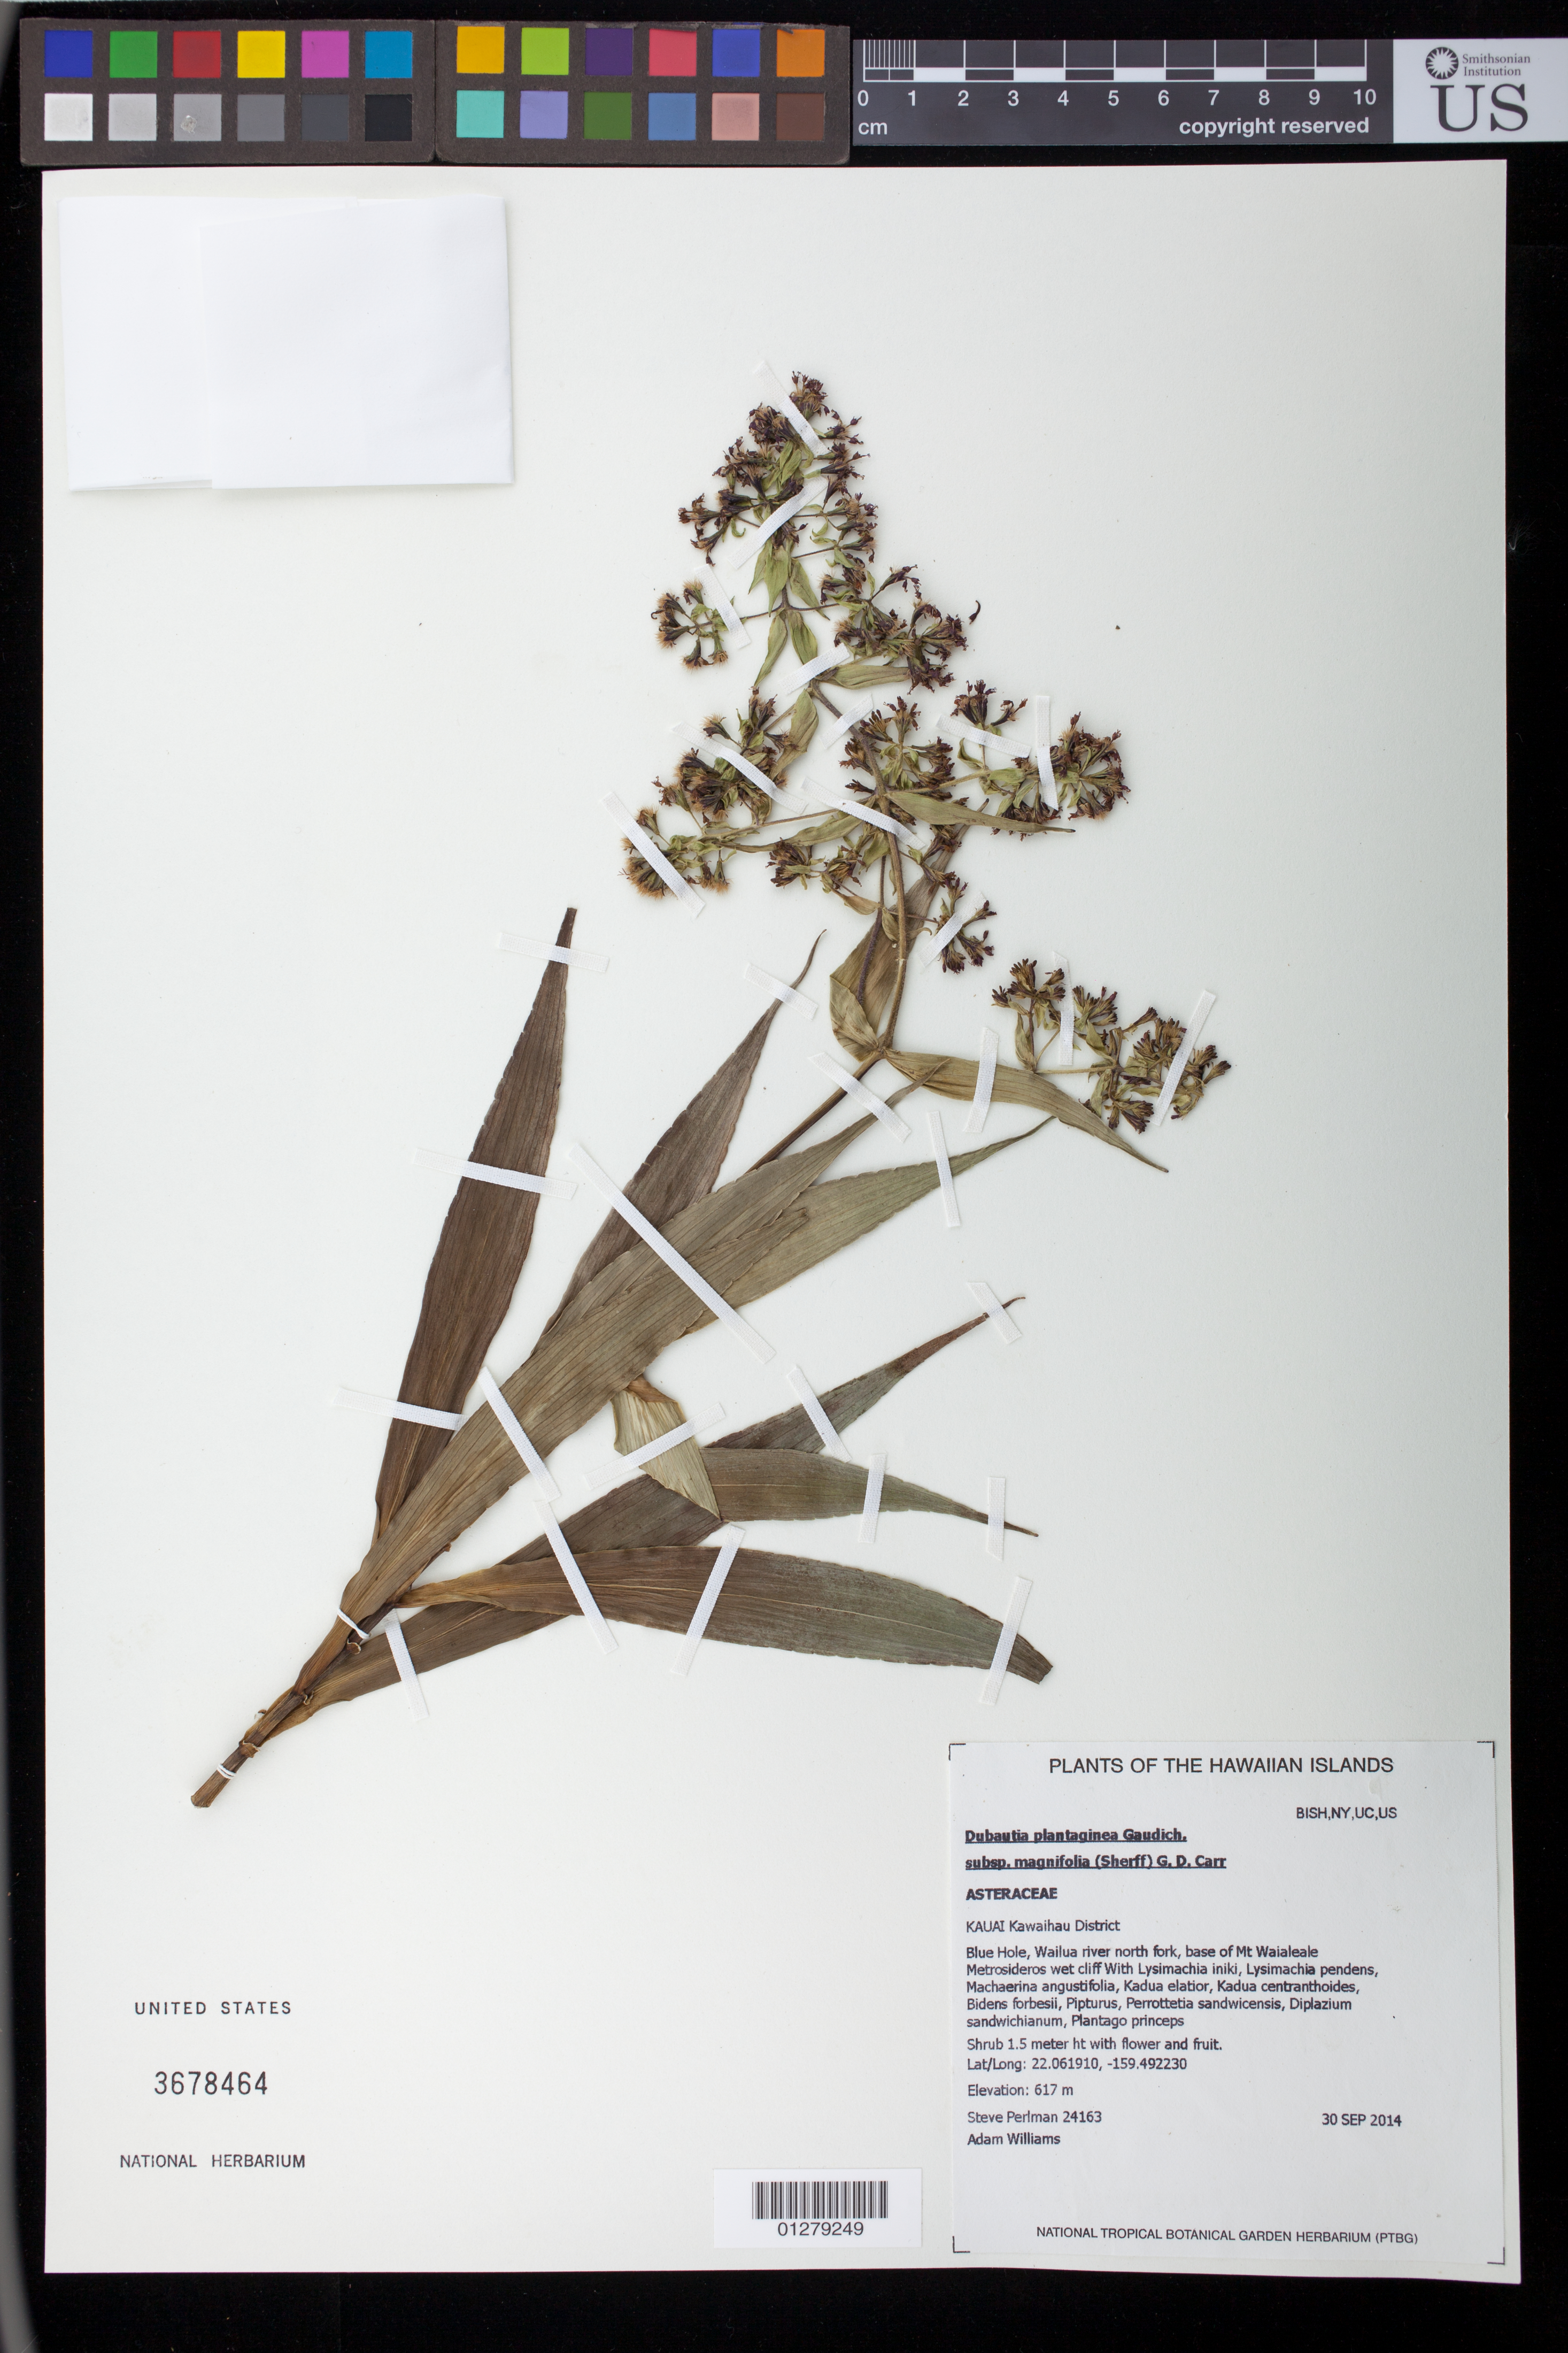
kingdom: Plantae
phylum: Tracheophyta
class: Magnoliopsida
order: Asterales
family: Asteraceae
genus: Dubautia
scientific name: Dubautia plantaginea subsp. magnifolia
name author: (Sherff) G.D. Carr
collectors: S. P. Perlman & A. Williams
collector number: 24163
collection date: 2014-09-30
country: United States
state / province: Hawaii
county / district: Kauai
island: Kaua'i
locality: Kawaihau District, blue Hole, Wailua river north fork, base of Mt. Waialeale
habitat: Wet cliff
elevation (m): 617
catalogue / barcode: US 3678464